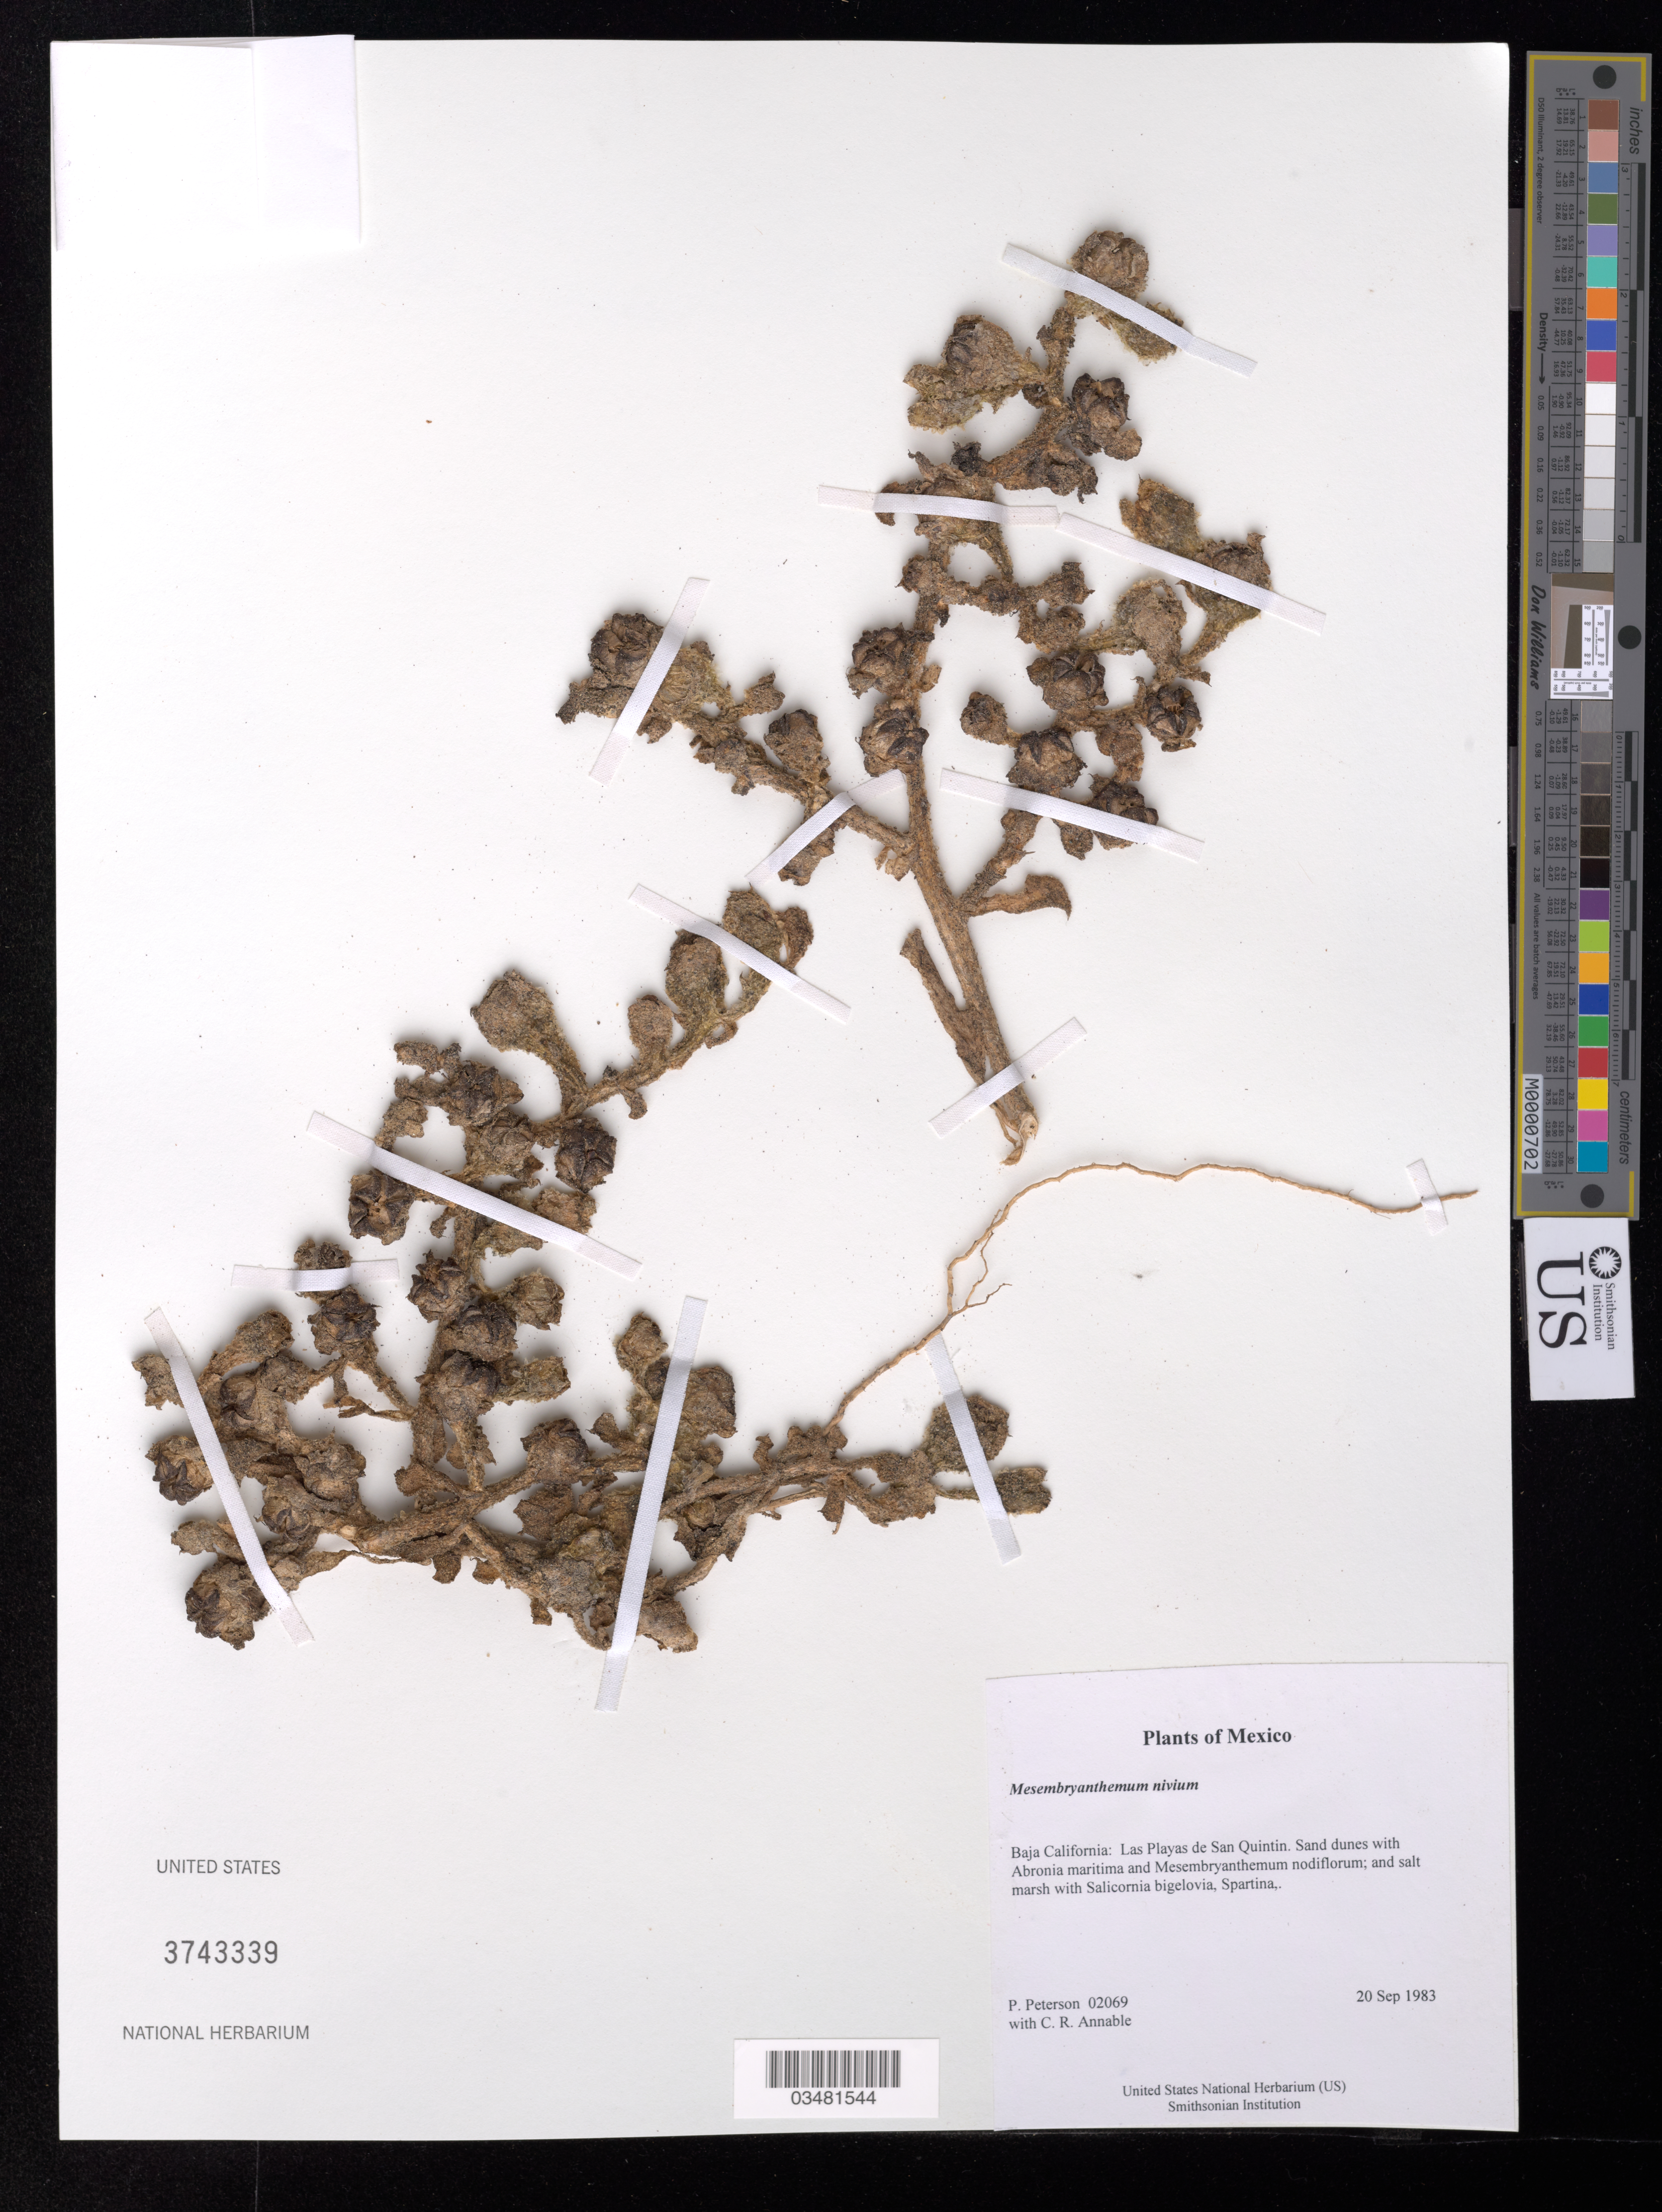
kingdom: Plantae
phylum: Tracheophyta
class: Magnoliopsida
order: Caryophyllales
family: Aizoaceae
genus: Mesembryanthemum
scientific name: Mesembryanthemum niveum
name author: (L. Bolus) N.E. Br.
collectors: P. M. Peterson & C. R. Annable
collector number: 02069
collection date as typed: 20 Sep 1983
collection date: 1983-09-20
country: Mexico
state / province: Baja California Norte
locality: Las Playas de San Quintin.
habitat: Sand dunes with Abronia maritima and Mesembryanthemum nodiflorum; and salt marsh with Salicornia bigelovia, Spartina,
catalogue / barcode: US 3743339